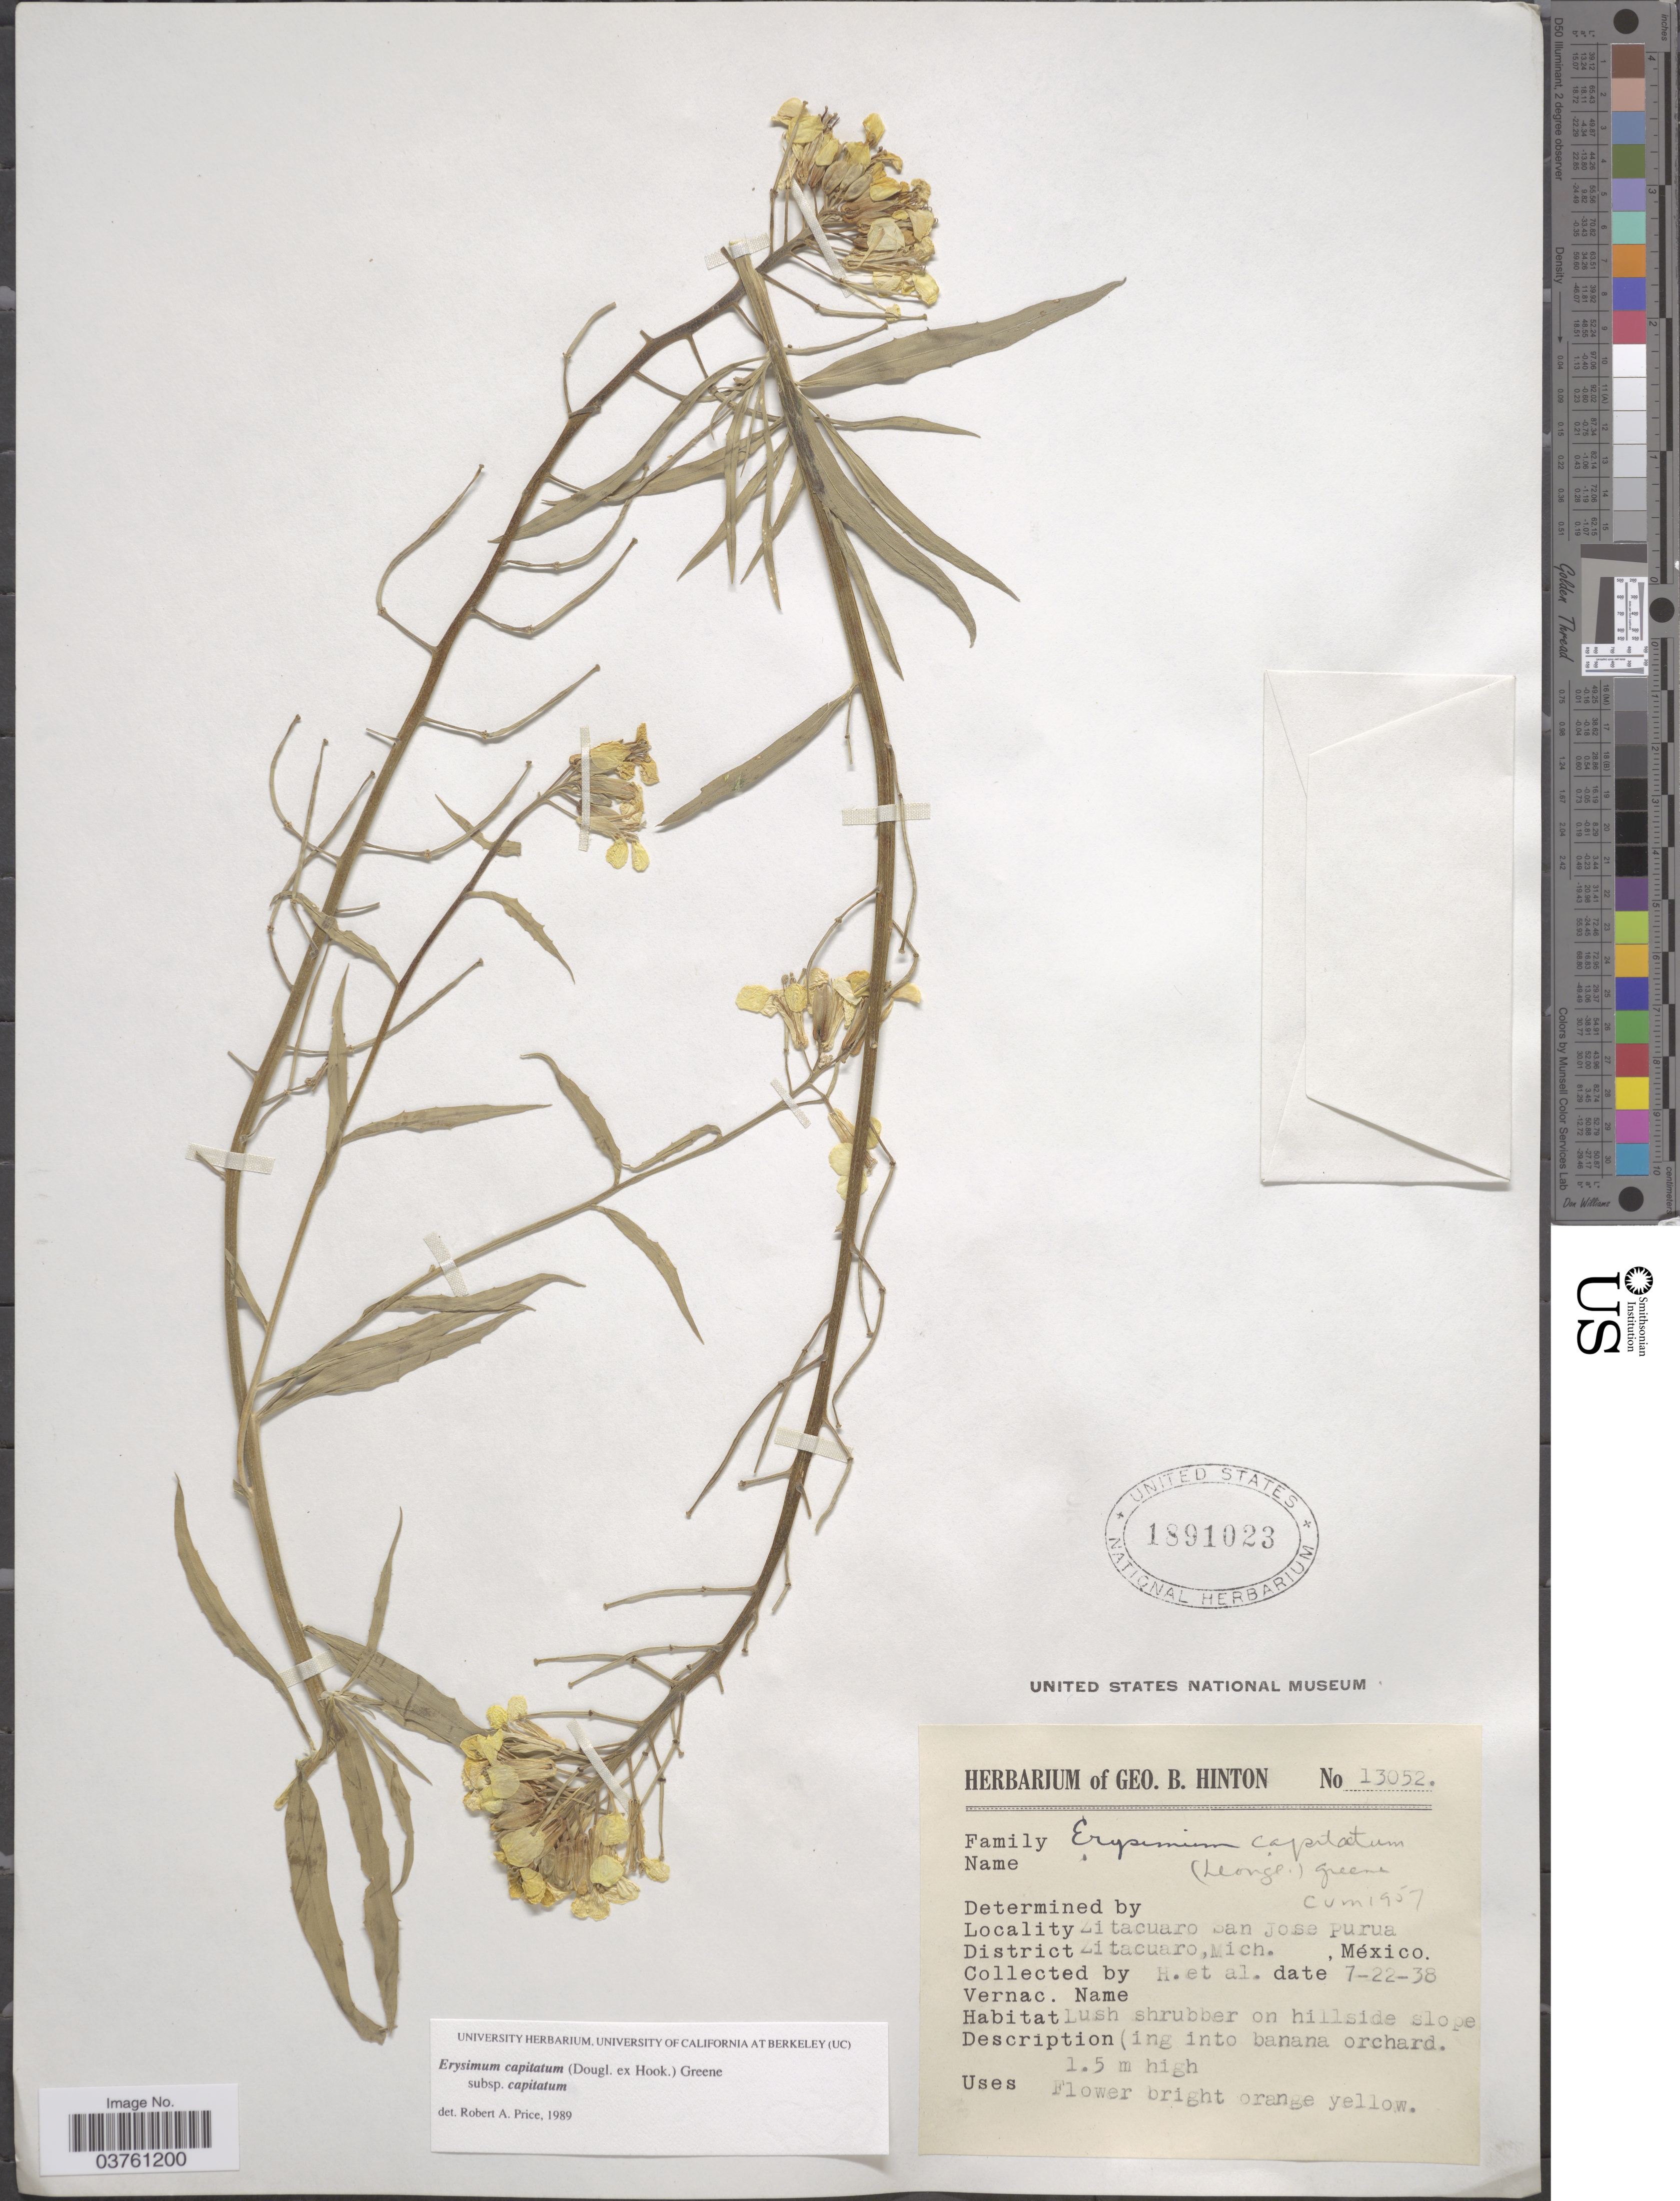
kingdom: Plantae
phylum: Tracheophyta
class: Magnoliopsida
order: Brassicales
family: Brassicaceae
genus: Erysimum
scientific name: Erysimum capitatum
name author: (Douglas ex Hook.) Greene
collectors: G. B. Hinton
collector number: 13052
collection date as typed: Transcribed d/m/y: 22/7/38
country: Mexico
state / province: Michoacán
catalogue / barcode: US 1891023